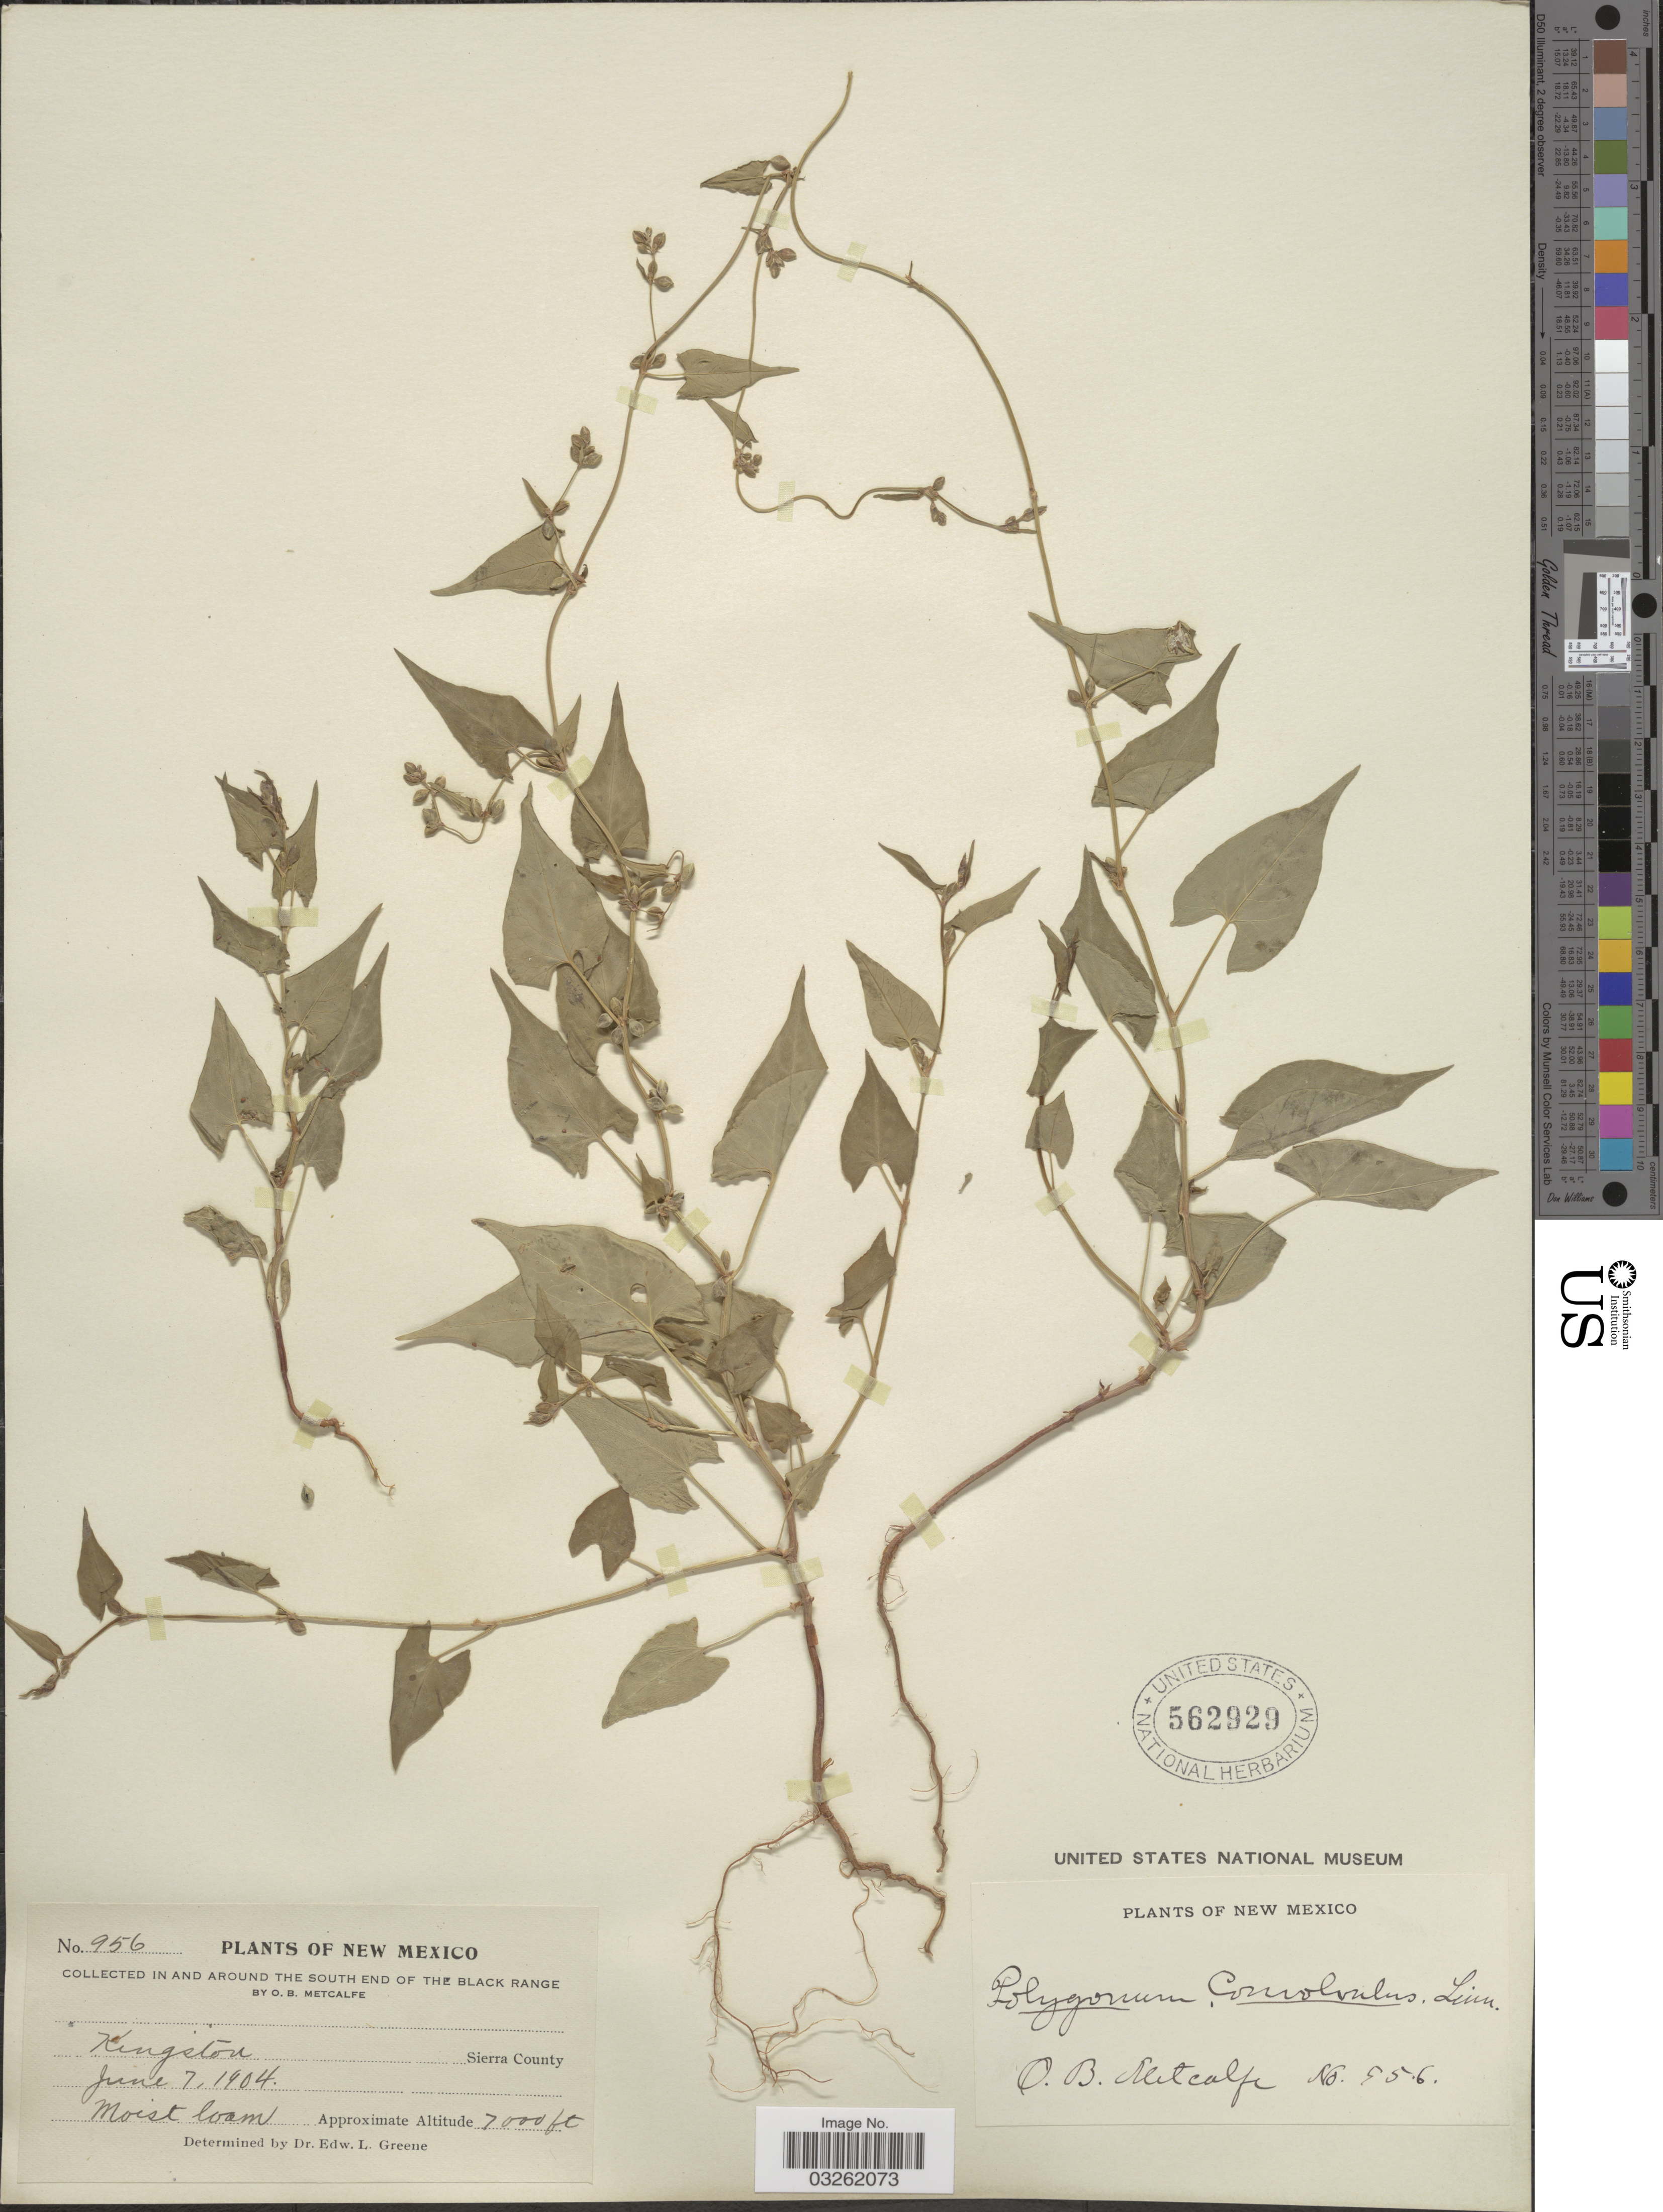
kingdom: Plantae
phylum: Tracheophyta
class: Magnoliopsida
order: Caryophyllales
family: Polygonaceae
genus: Fallopia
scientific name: Fallopia convolvulus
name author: (L.) Á. Löve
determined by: Strong, M. T., (US), Smithsonian Institution - National Museum of Natural History (UNITED STATES)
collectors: O. B. Metcalfe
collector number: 956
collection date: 1904-06-07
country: United States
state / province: New Mexico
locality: In and around the south end of the Black Range. Kingston. Sierra County.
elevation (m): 2134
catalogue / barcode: US 562929